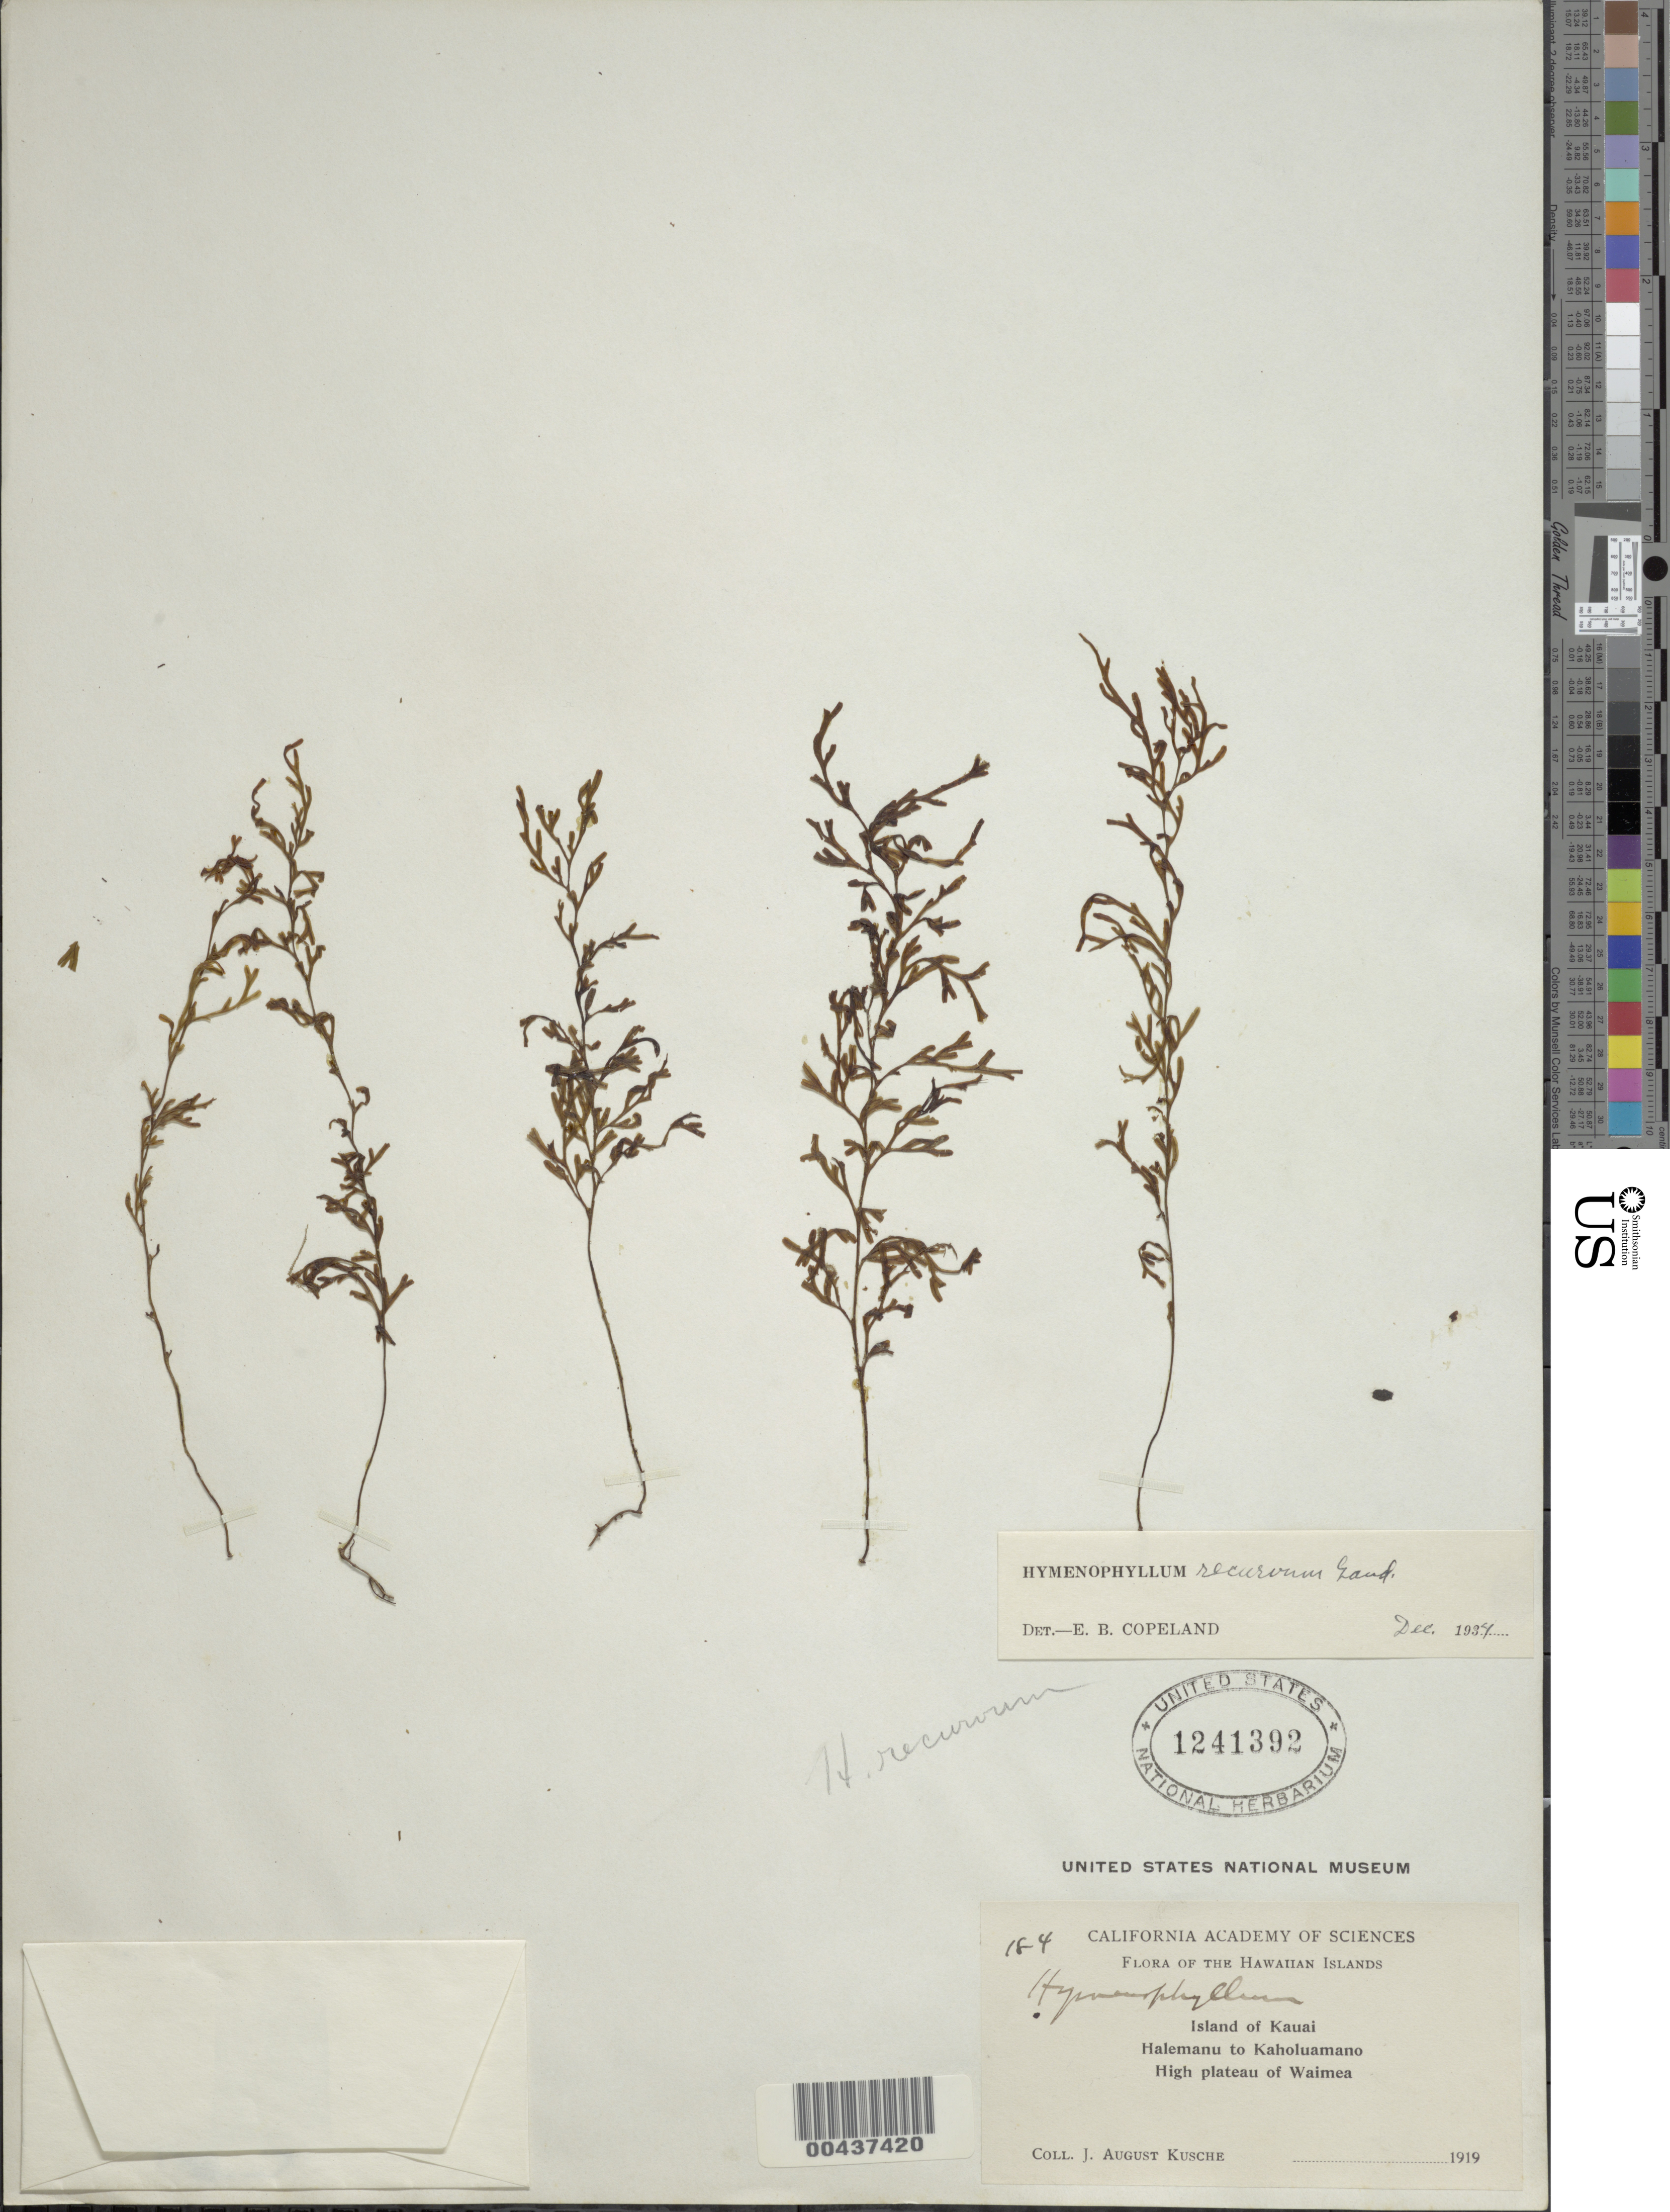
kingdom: Plantae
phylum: Tracheophyta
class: Polypodiopsida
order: Hymenophyllales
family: Hymenophyllaceae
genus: Hymenophyllum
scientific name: Hymenophyllum recurvum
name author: Gaudich.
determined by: Copeland, E. B.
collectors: J. Kusche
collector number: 184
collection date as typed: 1919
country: United States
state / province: Hawaii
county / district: Kauai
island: Kaua'i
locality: Kauai, Halemanu to Kaholamano, High plateau of Waimea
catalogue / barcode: US 1241392